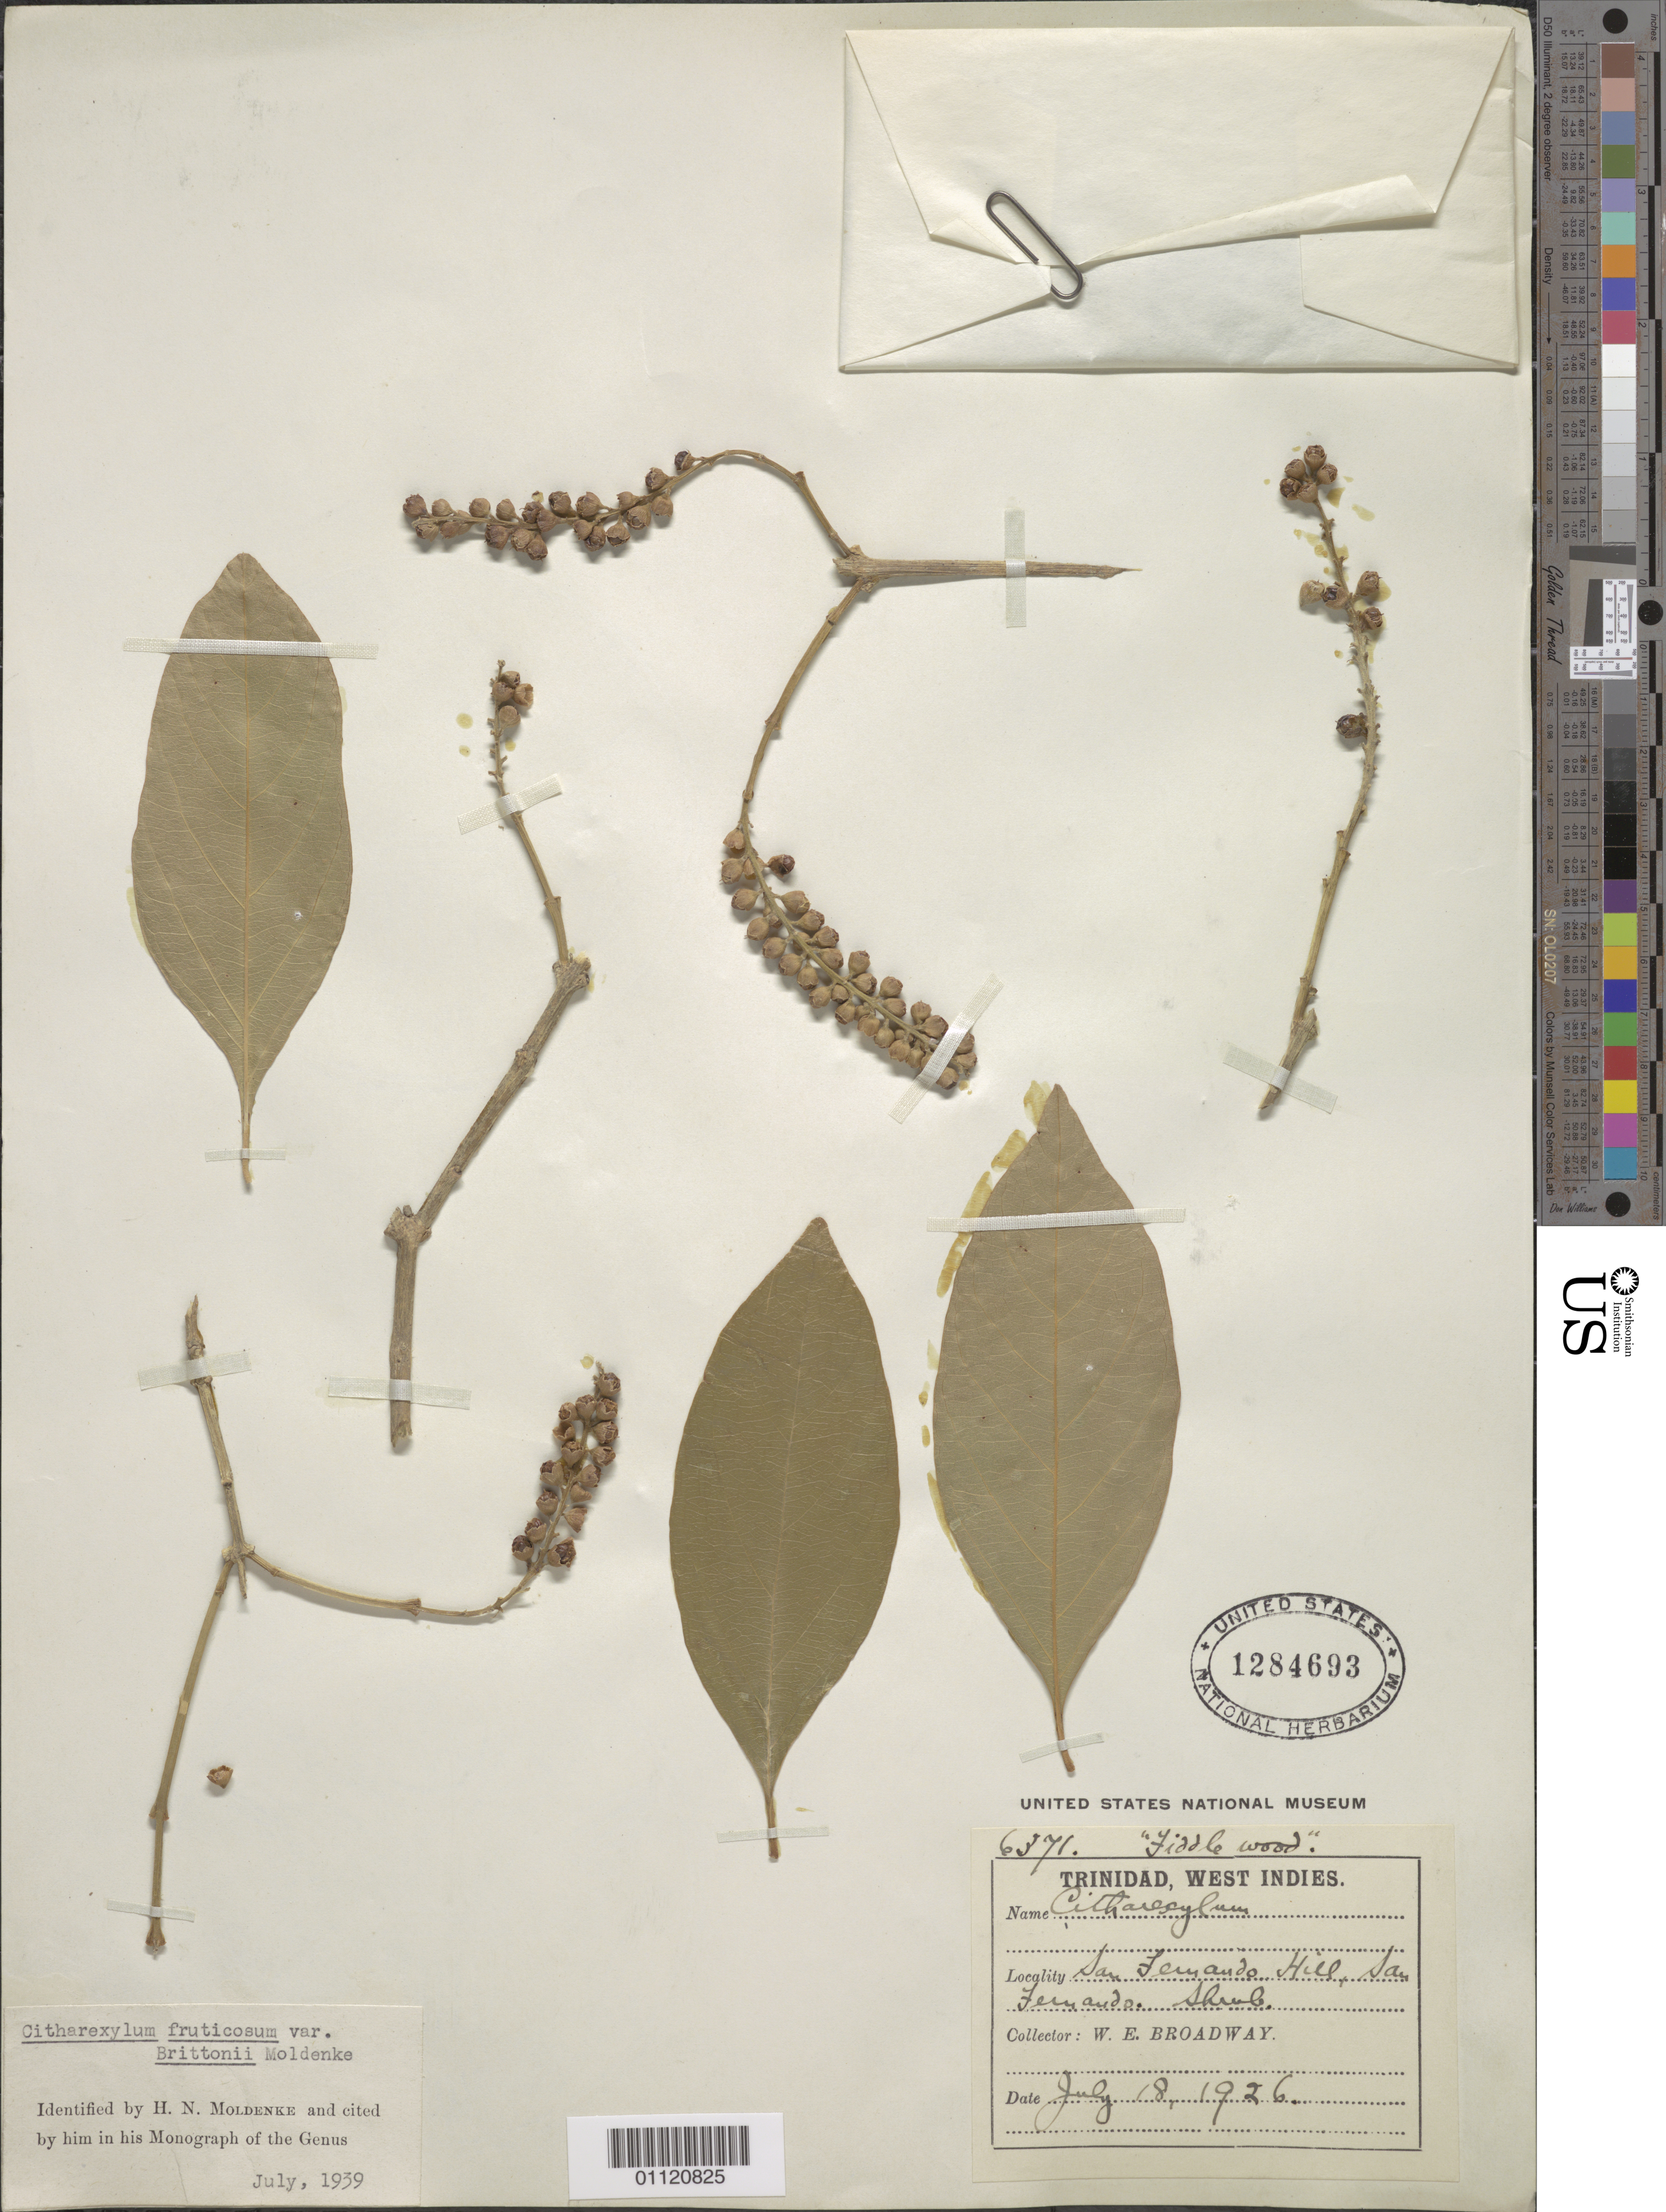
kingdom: Plantae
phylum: Tracheophyta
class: Magnoliopsida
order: Lamiales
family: Verbenaceae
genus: Citharexylum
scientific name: Citharexylum fruticosum var. brittonii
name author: Moldenke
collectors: W. E. Broadway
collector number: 6371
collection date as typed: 18 Jul 1926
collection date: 1926-07-18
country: Trinidad and Tobago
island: Trinidad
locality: San Fernando Hill, San Fernando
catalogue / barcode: US 1284693